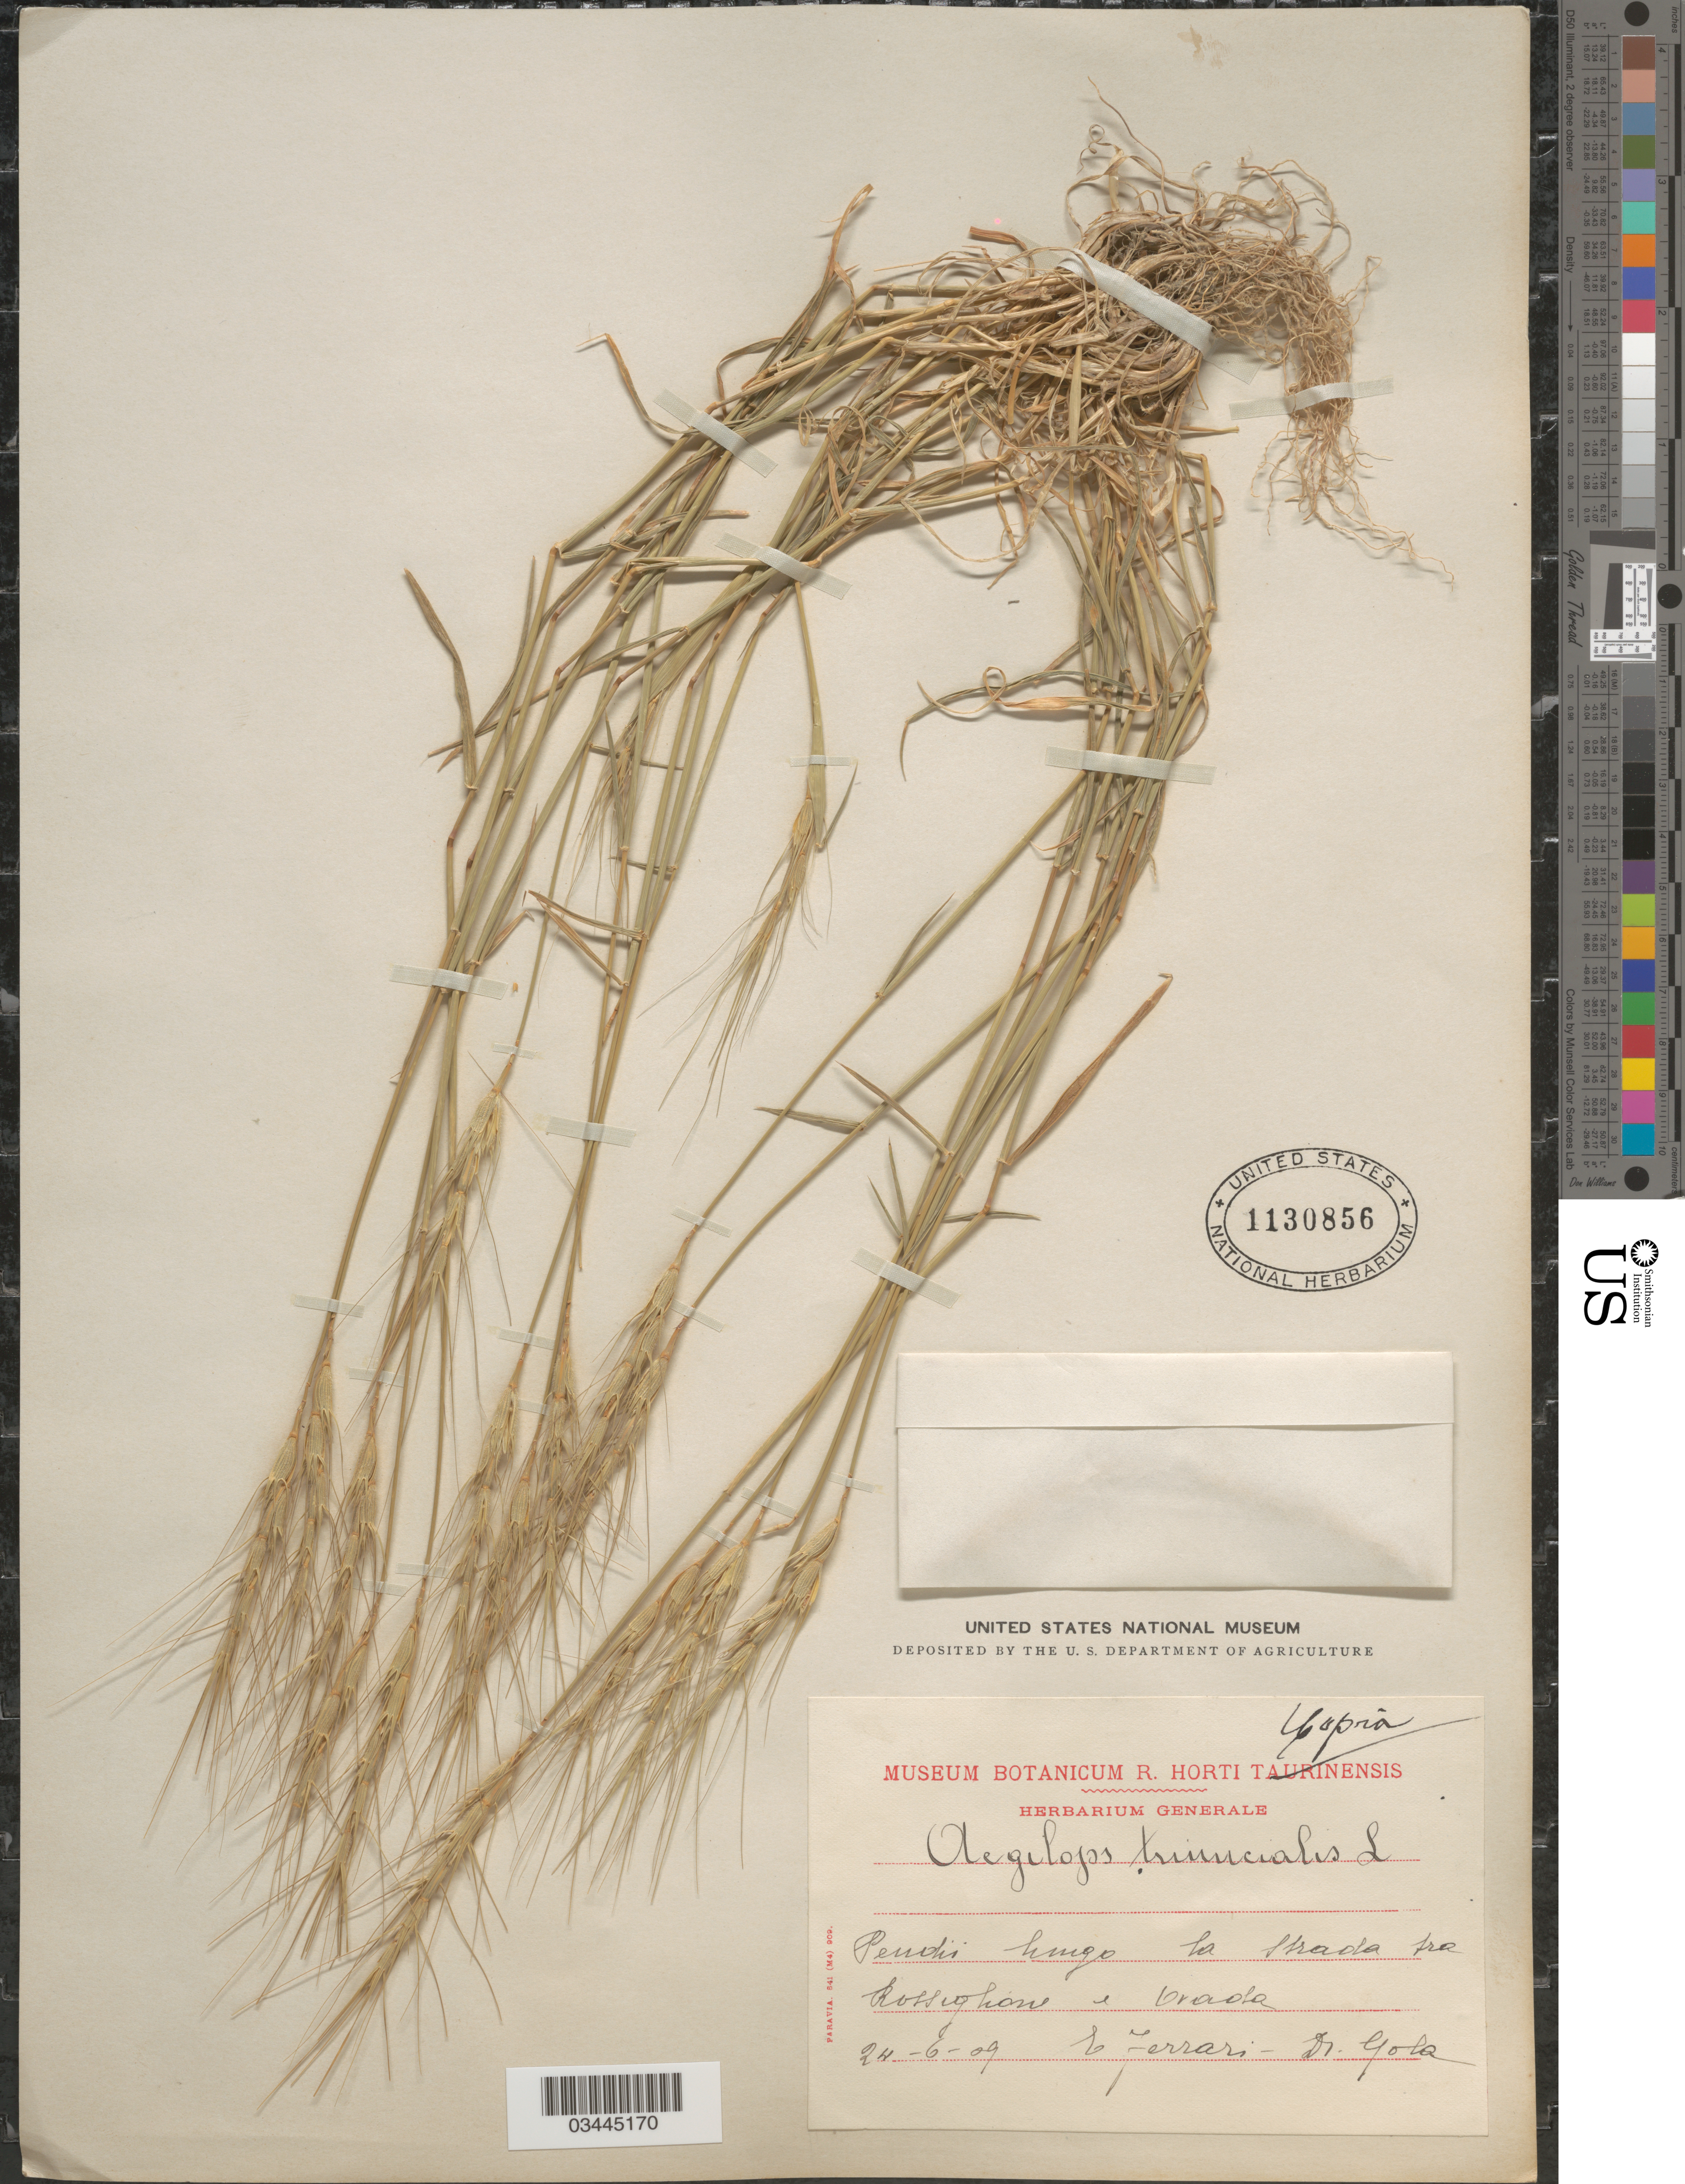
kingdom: Plantae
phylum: Tracheophyta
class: Liliopsida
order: Poales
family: Poaceae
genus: Aegilops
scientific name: Aegilops triuncialis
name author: L.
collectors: G. Ferrari & Gola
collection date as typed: Transcribed d/m/y: 24/6/9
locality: Pendii lungo la strada fre Rossighone e brada.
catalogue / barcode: US 1130856